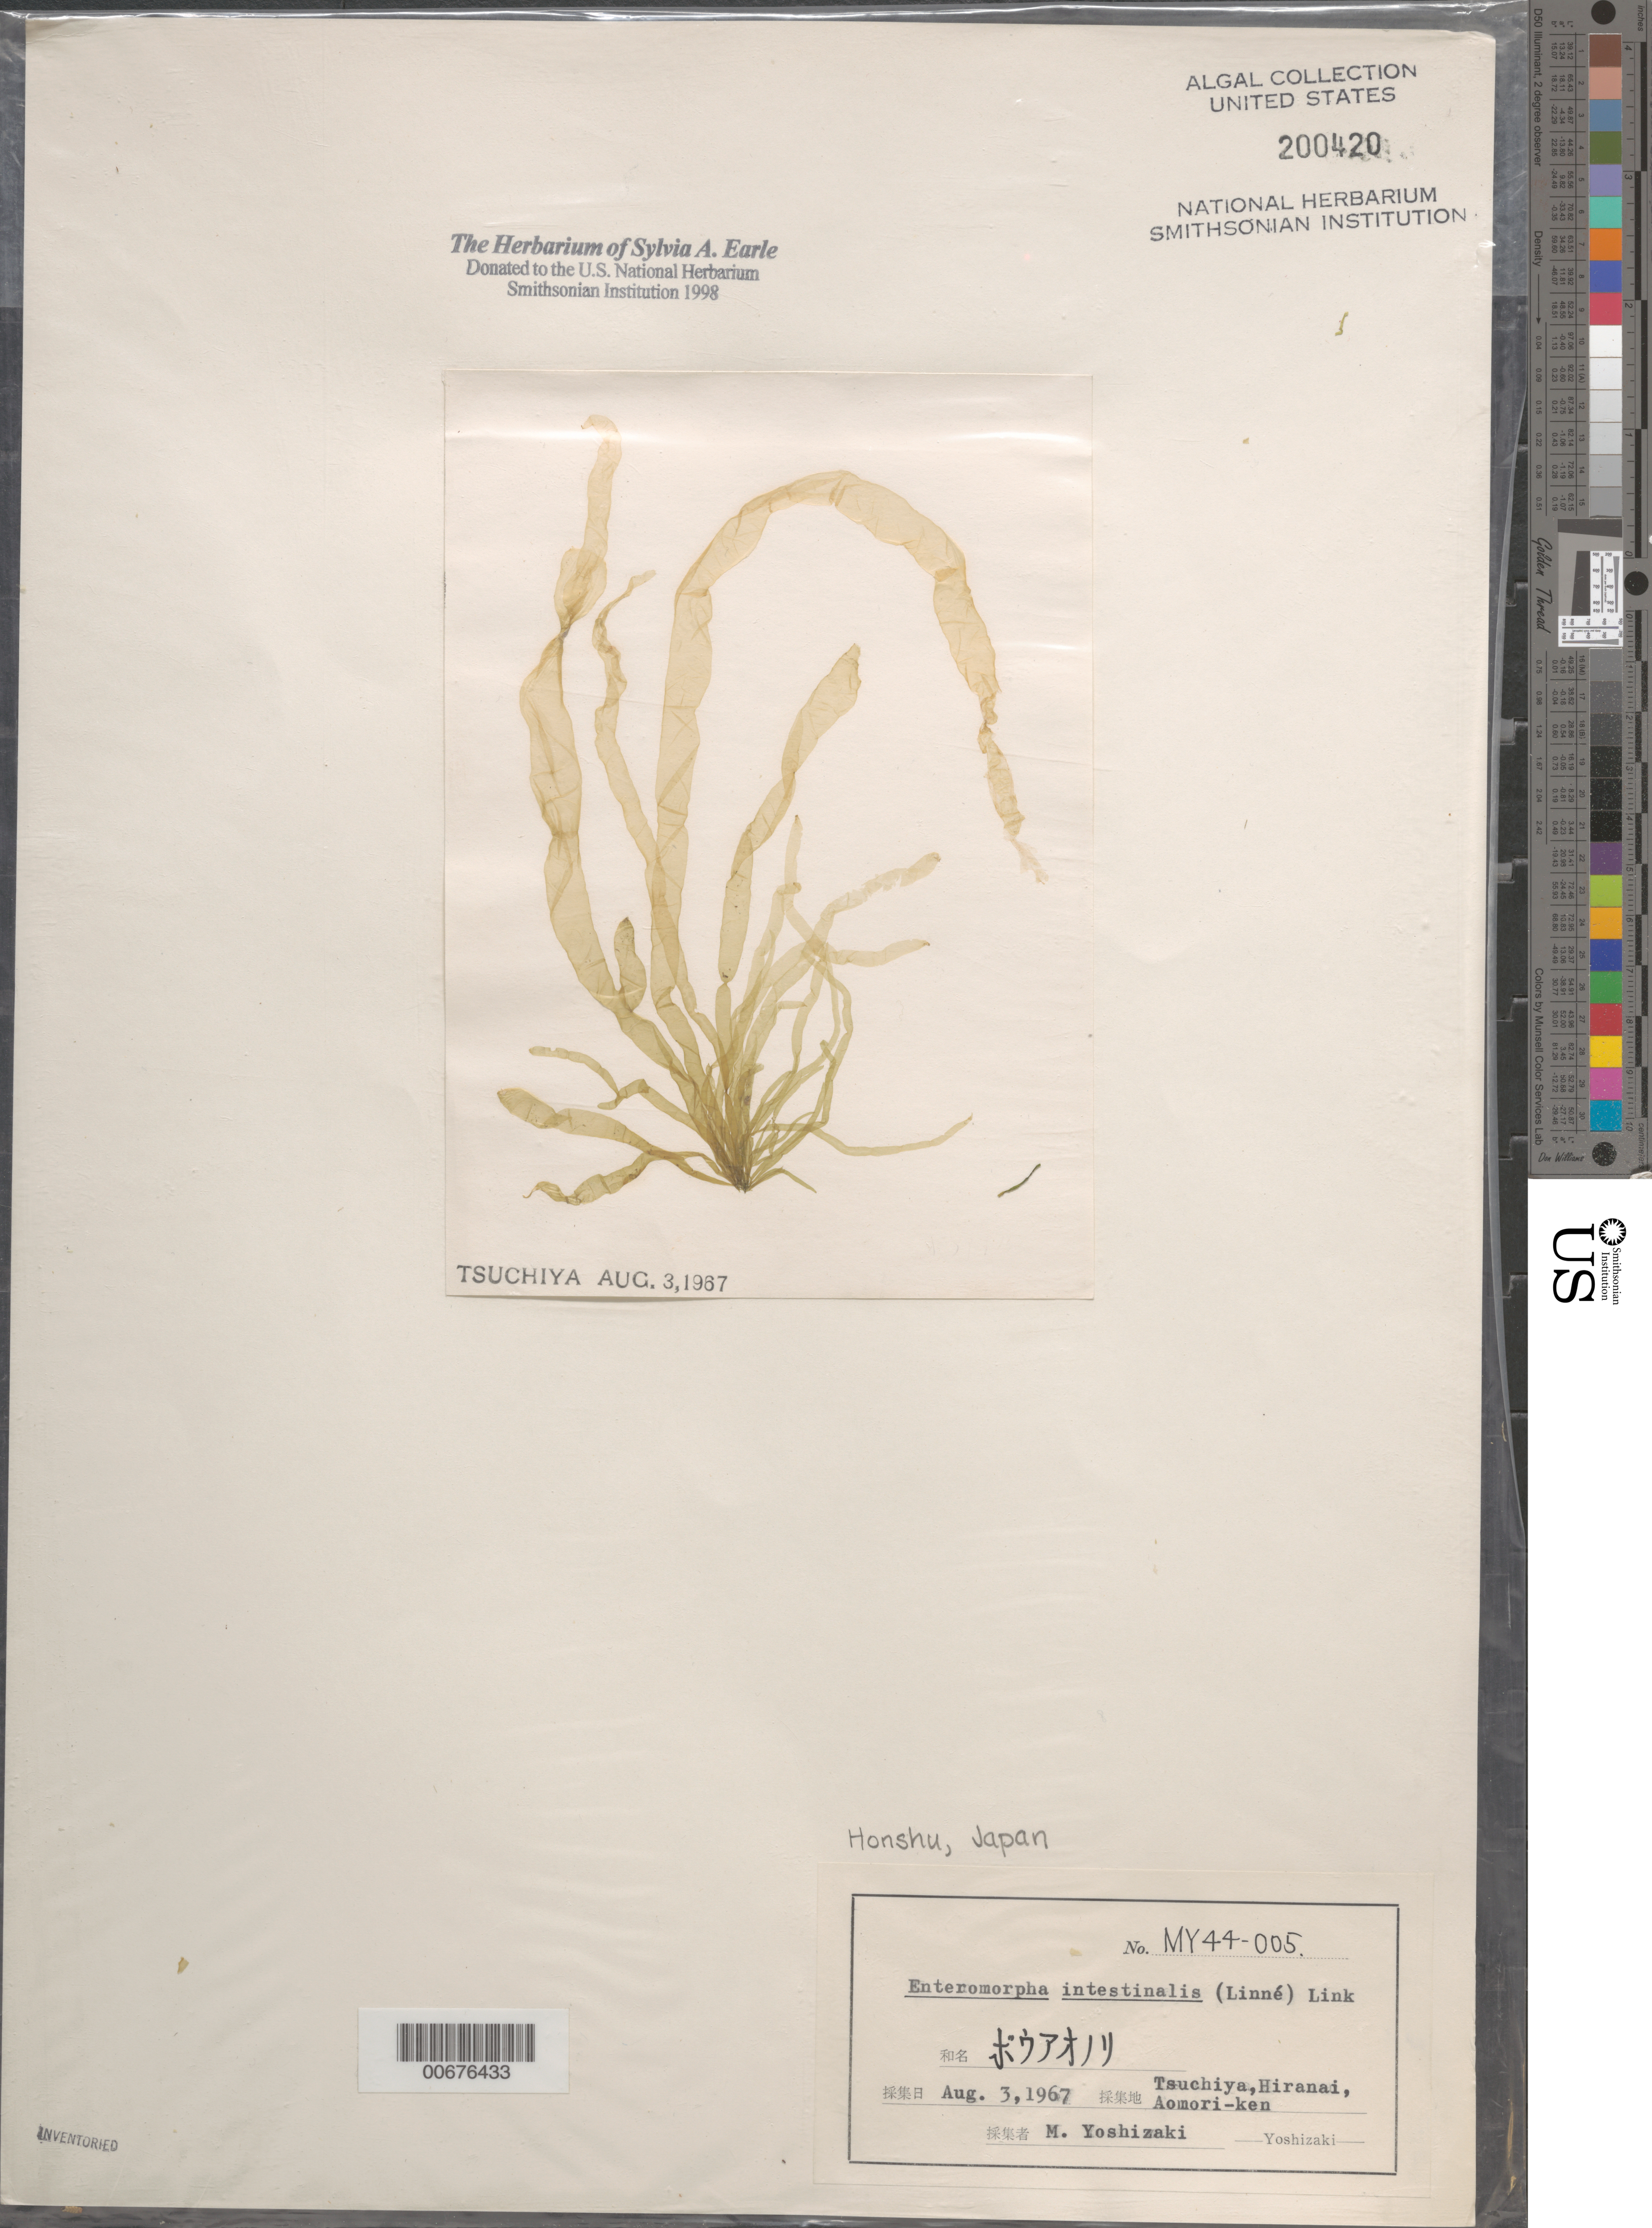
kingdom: Plantae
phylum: Chlorophyta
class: Ulvophyceae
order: Ulvales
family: Ulvaceae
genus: Ulva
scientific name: Ulva intestinalis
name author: L.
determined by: Algae name updating Project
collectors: M. Yoshizaki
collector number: MY44-005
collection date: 1967-08-03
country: Japan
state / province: Aomori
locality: Tsuchiya, Hiranai, Aomori-ken. Honshu.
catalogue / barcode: US 200420